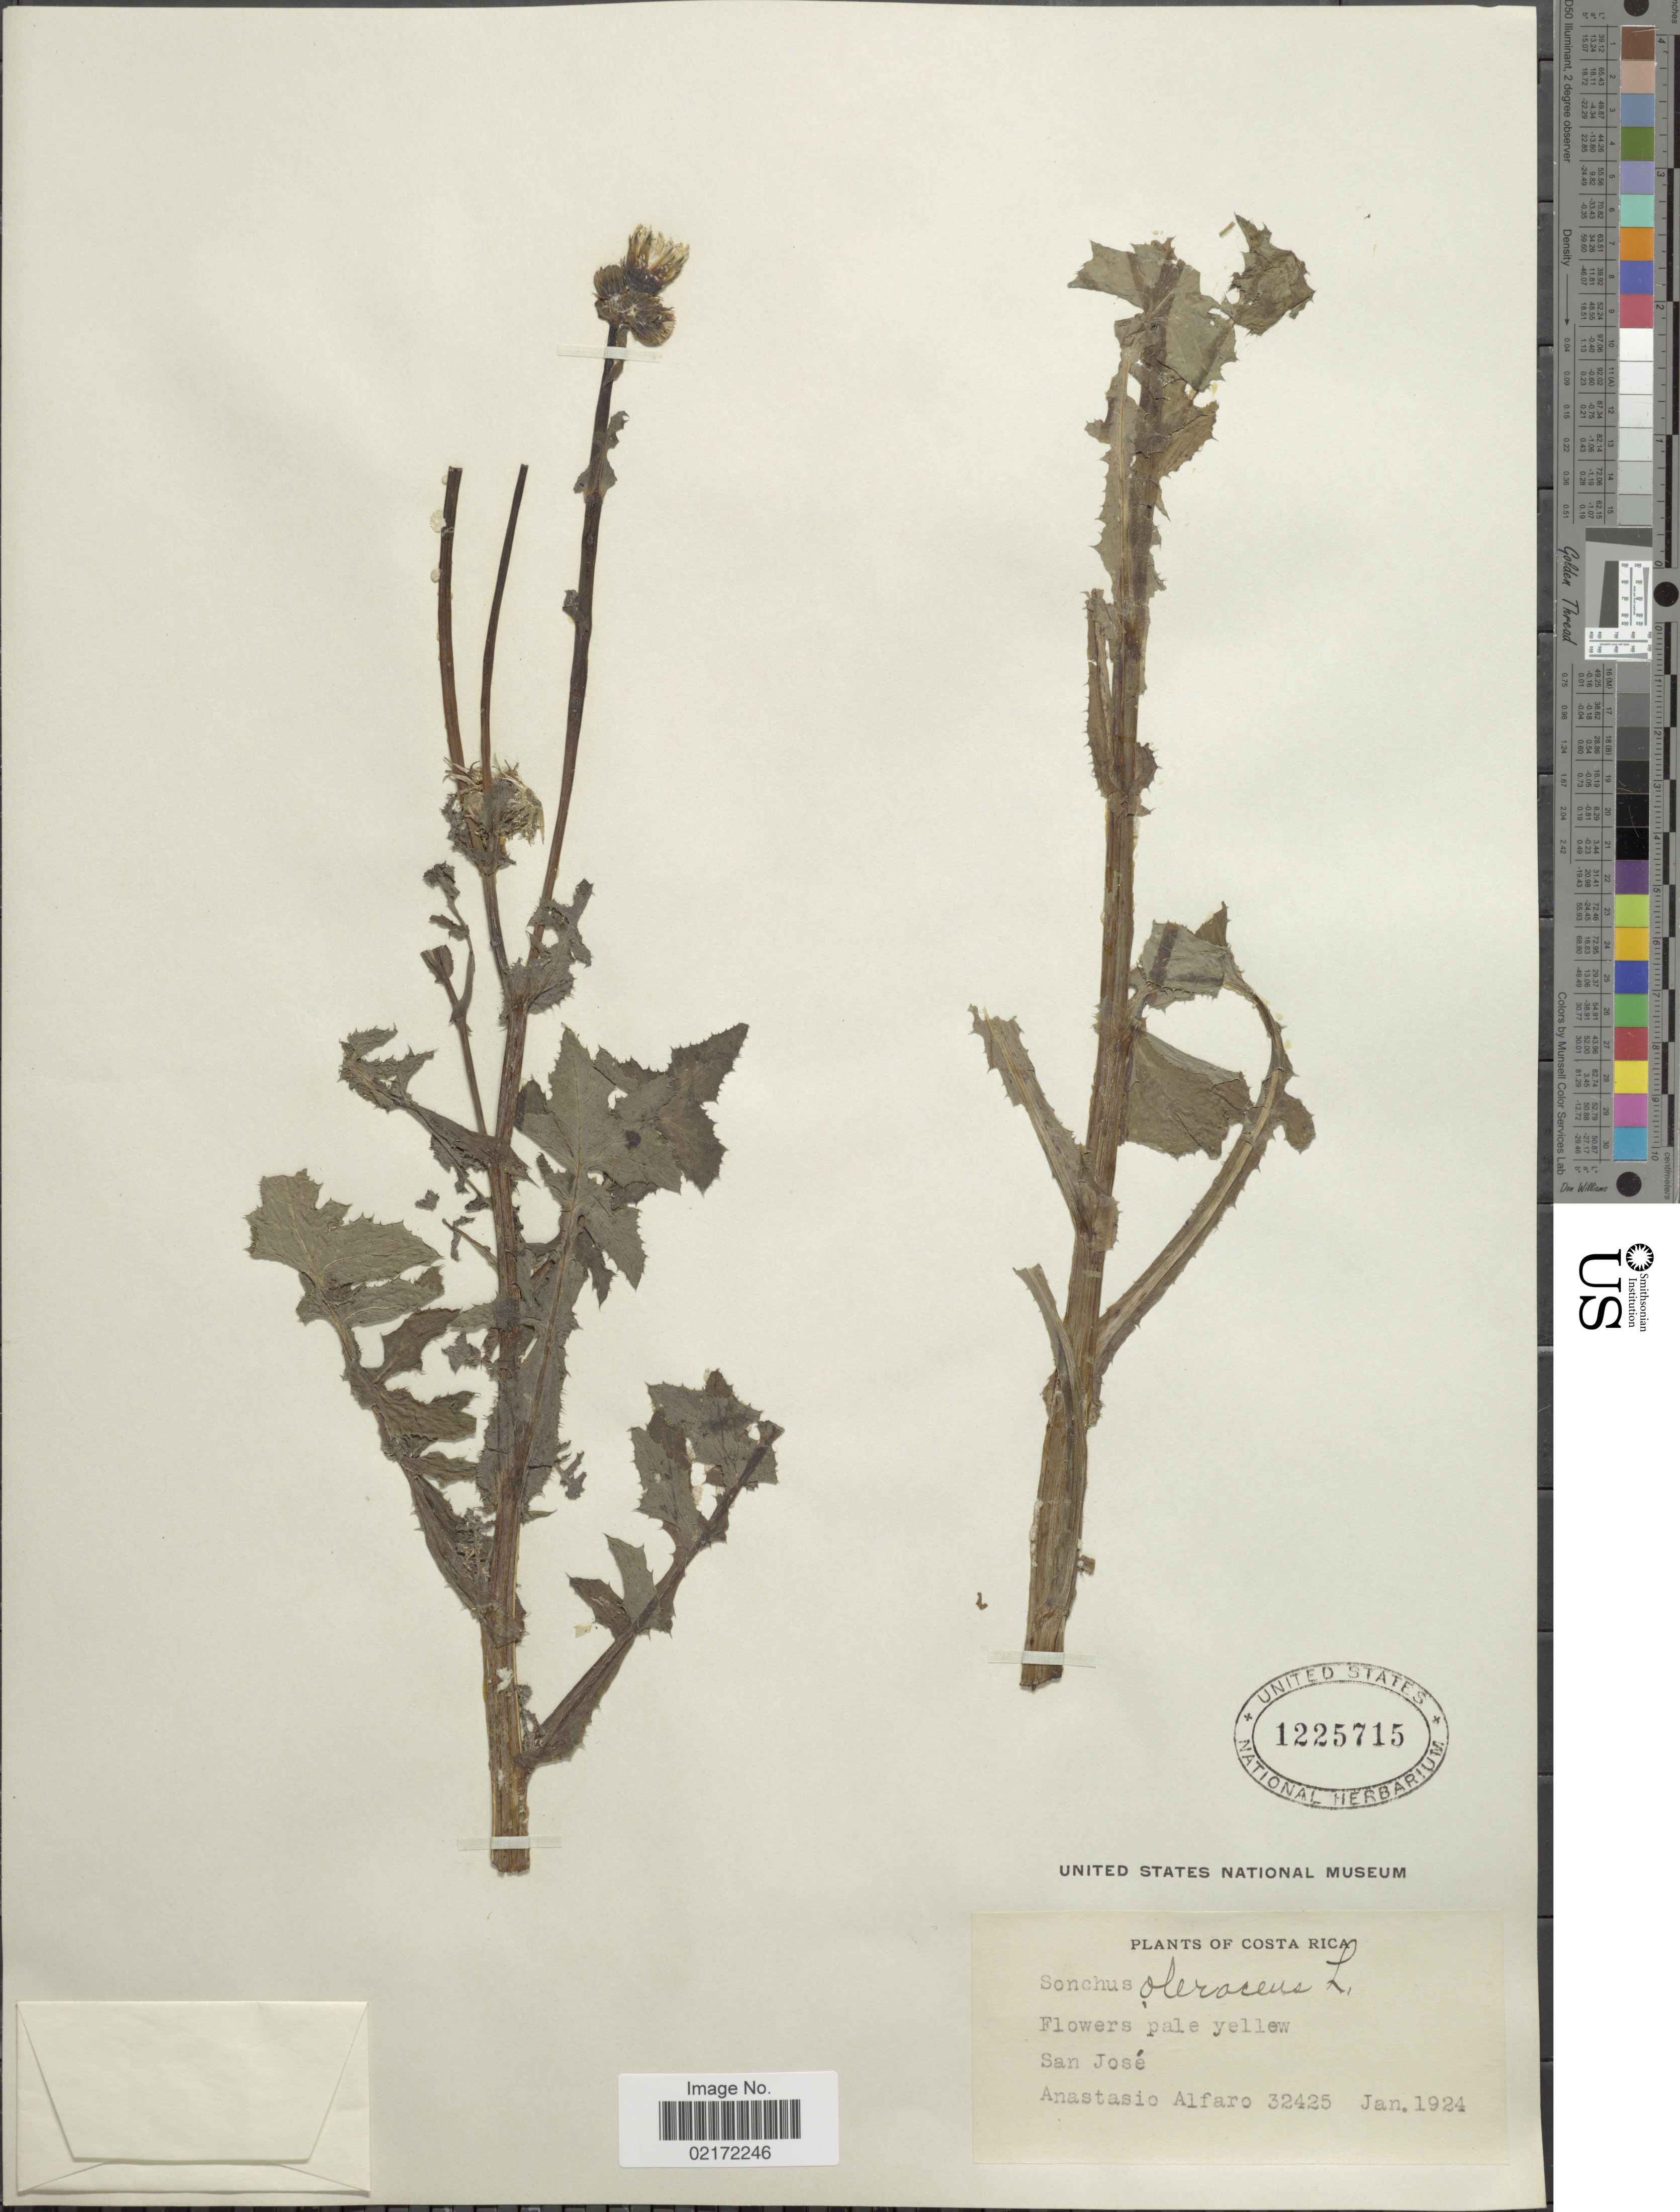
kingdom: Plantae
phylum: Tracheophyta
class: Magnoliopsida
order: Asterales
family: Asteraceae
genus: Sonchus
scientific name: Sonchus oleraceus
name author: L.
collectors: A. Alfaro Gonzalez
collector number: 32425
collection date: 1924-01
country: Costa Rica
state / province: San José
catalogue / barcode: US 1225715